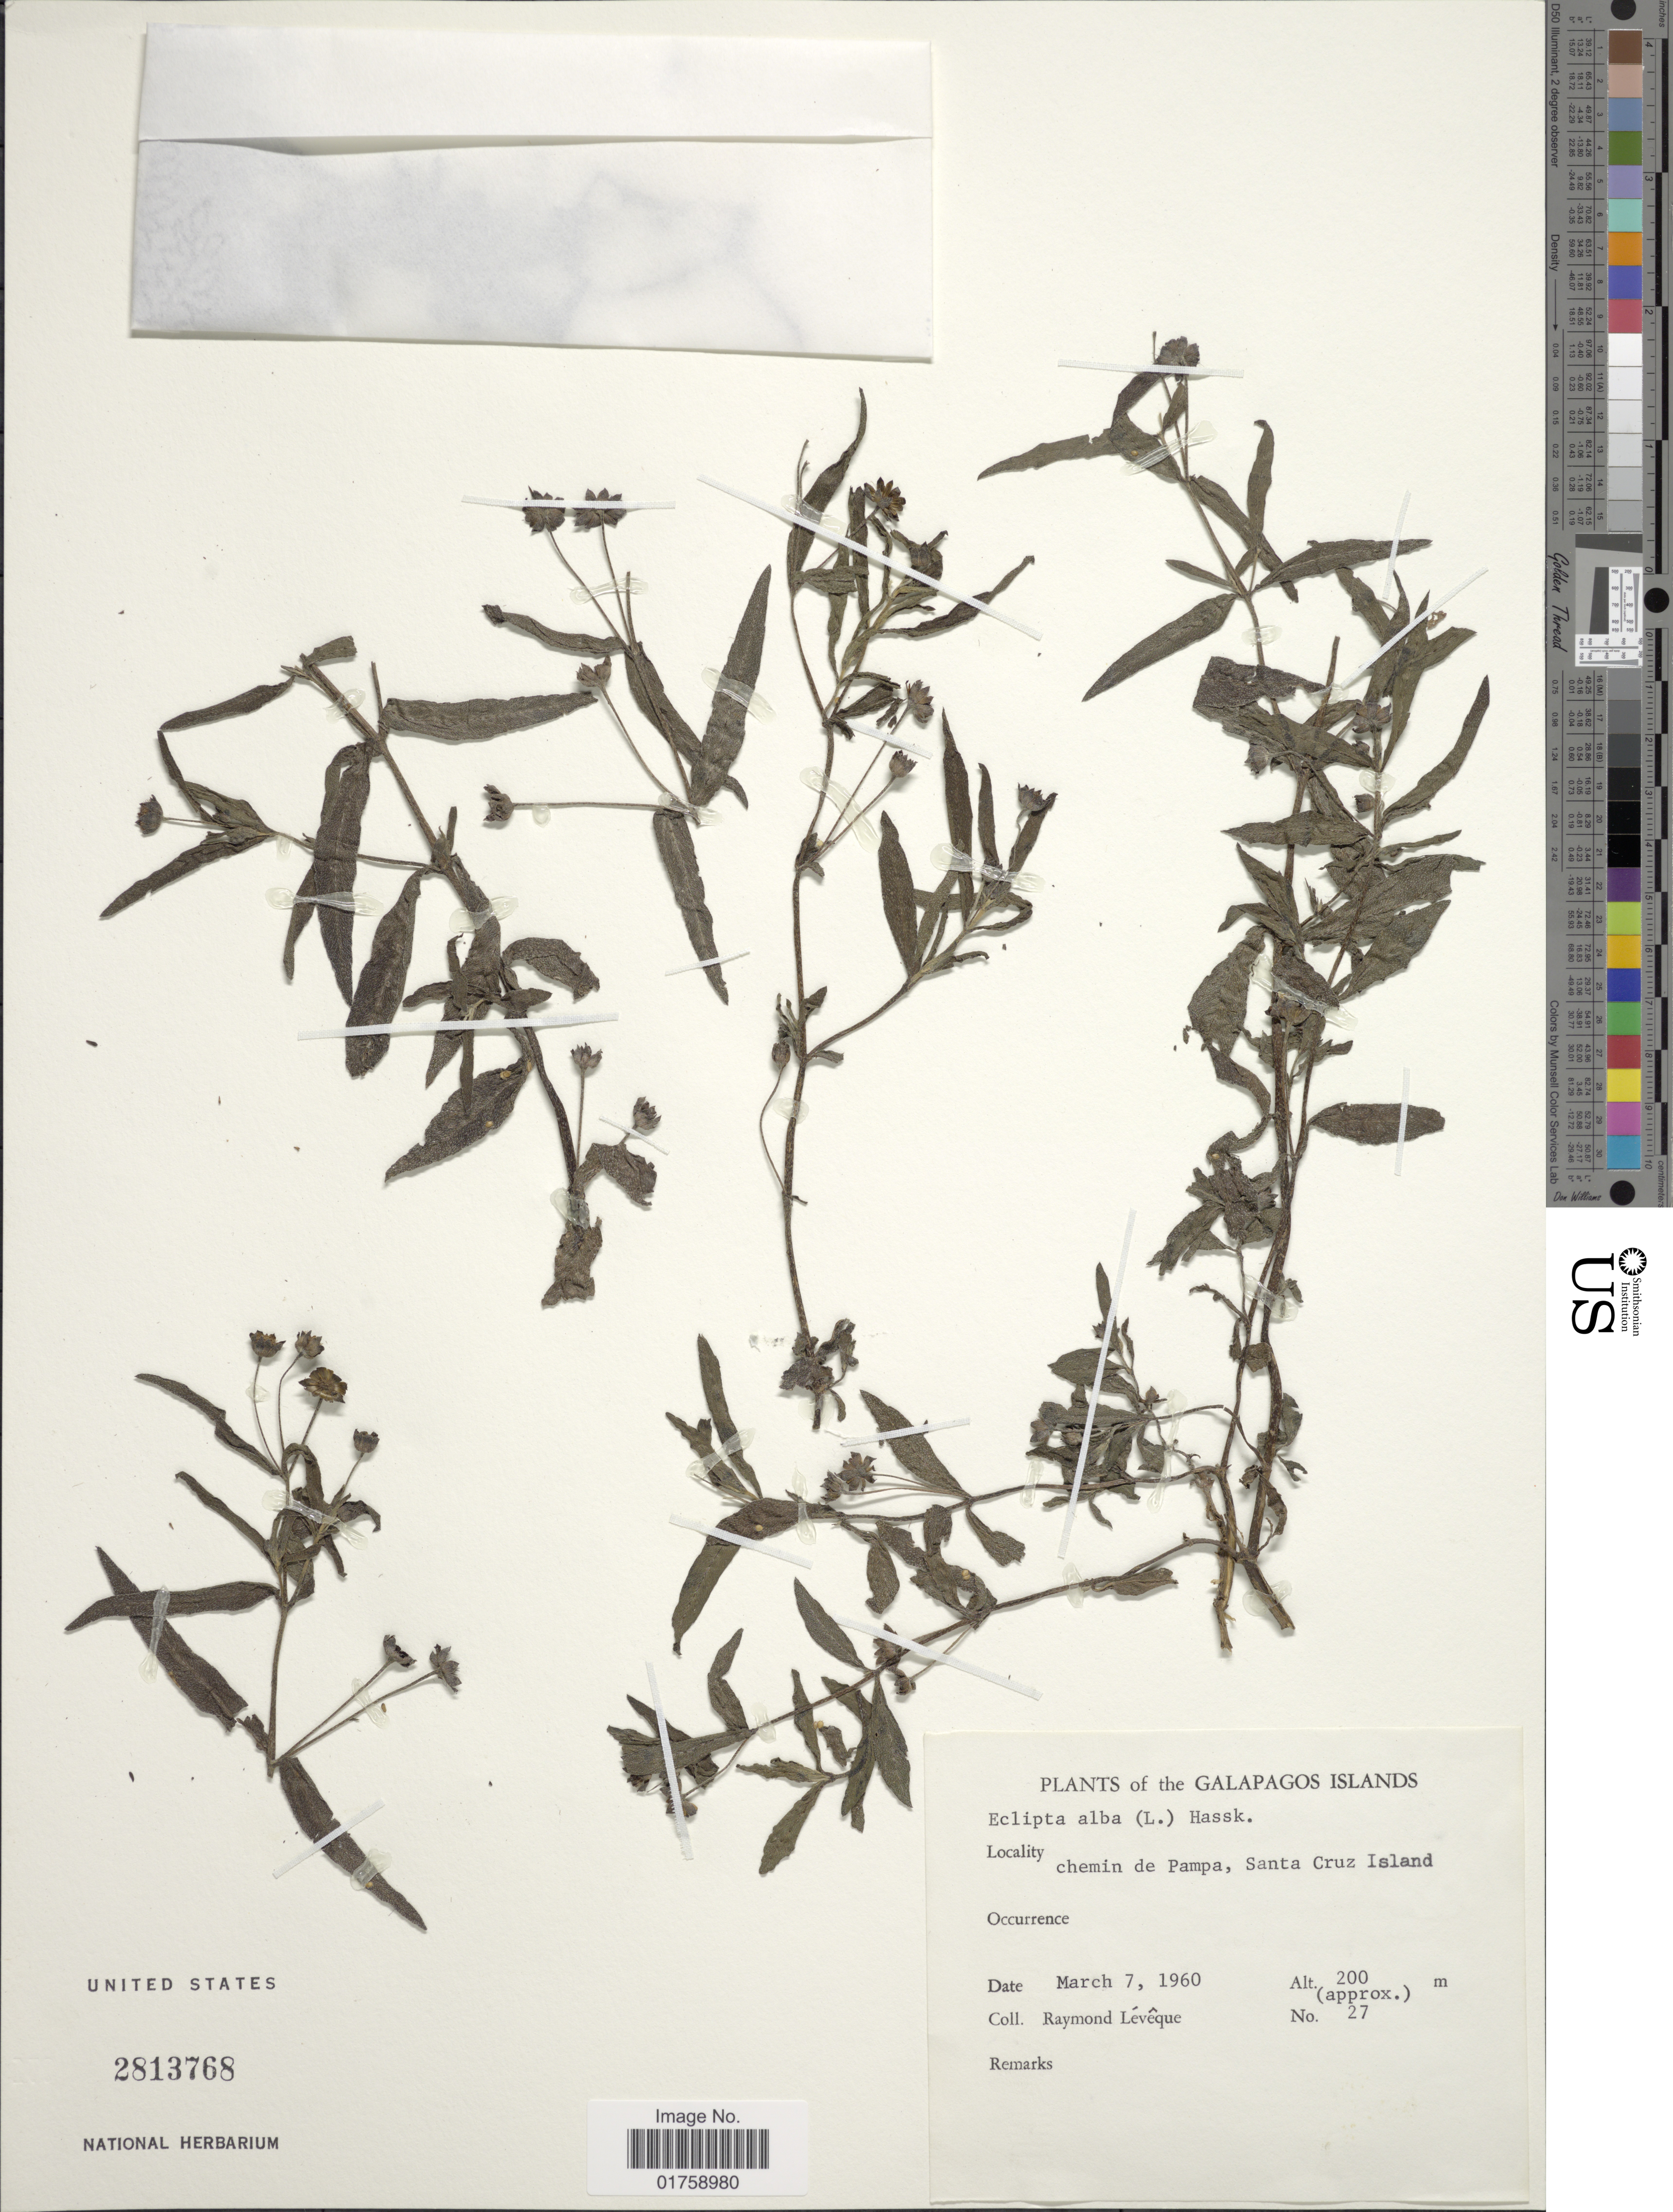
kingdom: Plantae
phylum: Tracheophyta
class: Magnoliopsida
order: Asterales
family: Asteraceae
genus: Eclipta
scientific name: Eclipta prostrata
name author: (L.) L.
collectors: R. Lévêque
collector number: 27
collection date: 1960-03-07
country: Ecuador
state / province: Colón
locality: The Galapagos Islands. chemin de Pampa, Santa Cruz Island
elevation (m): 200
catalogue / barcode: US 2813768